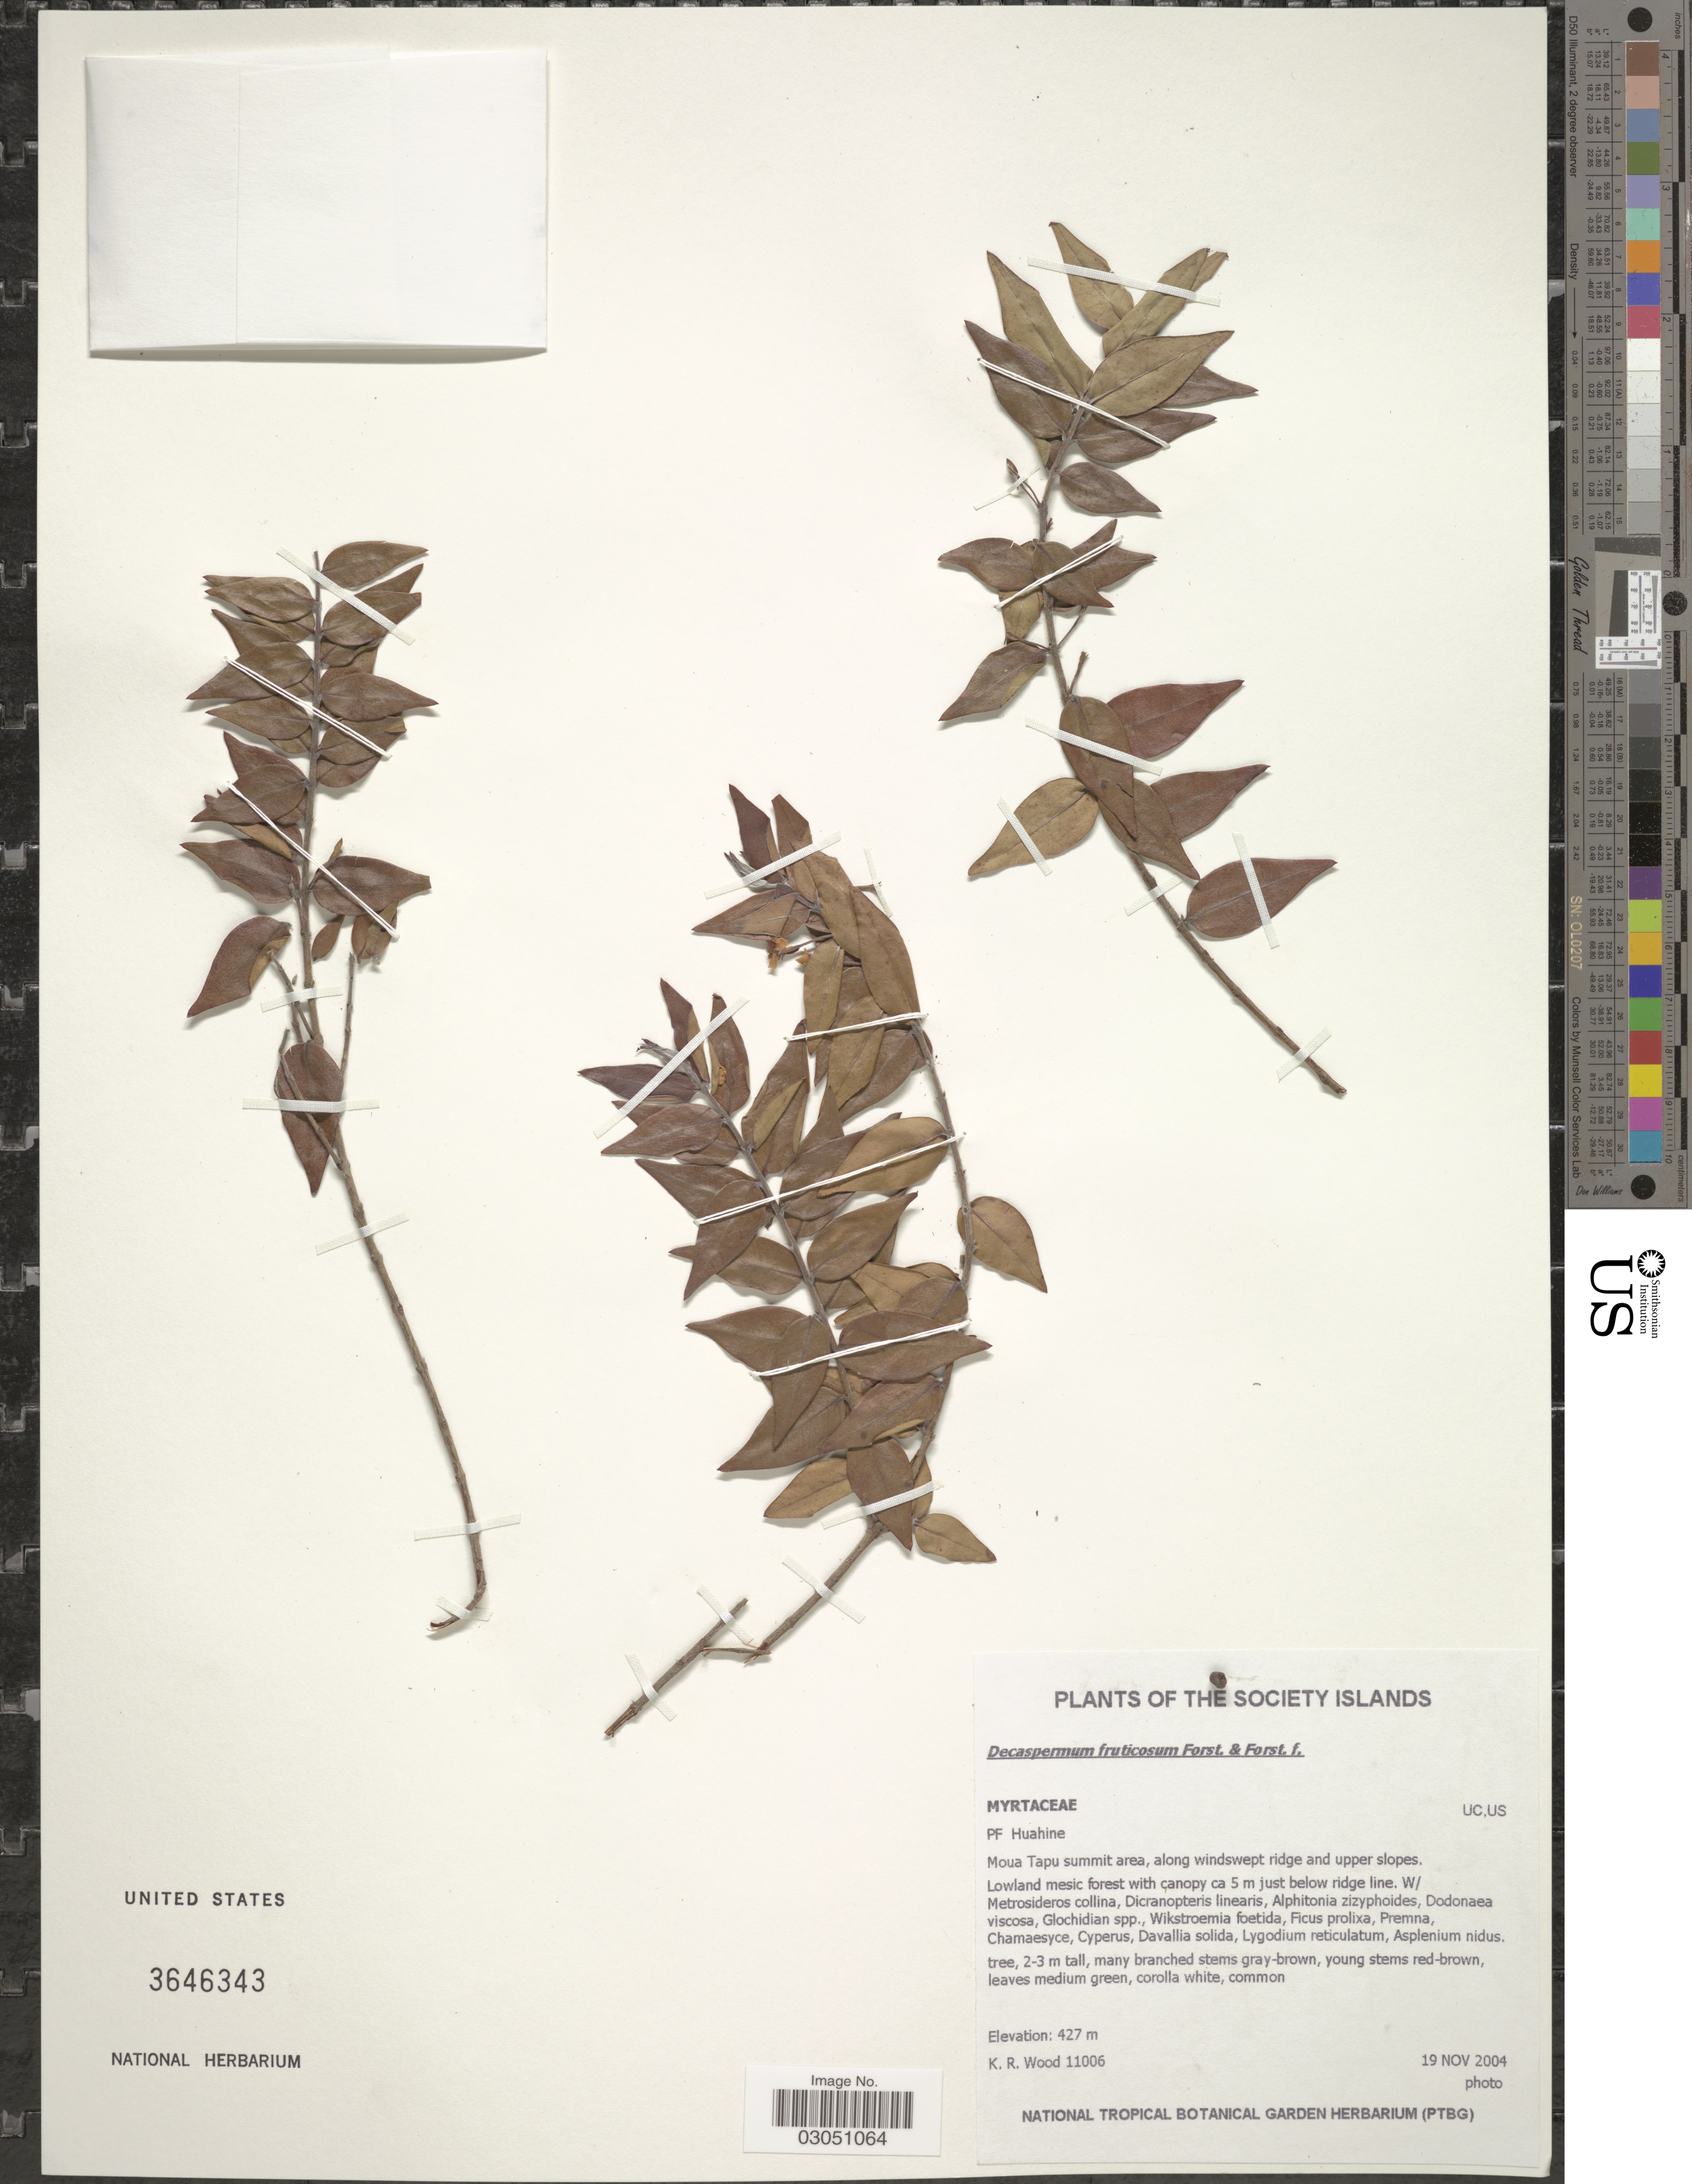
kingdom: Plantae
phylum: Tracheophyta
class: Magnoliopsida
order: Myrtales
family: Myrtaceae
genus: Decaspermum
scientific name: Decaspermum fruticosum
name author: J.R. Forst. & G. Forst.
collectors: K. R. Wood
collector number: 11006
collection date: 2004-11-19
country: French Polynesia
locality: The Society Islands. PF Huahine. Moua Tapu summit area, along windswept ridge and upper slopes.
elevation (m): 427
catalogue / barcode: US 3646343